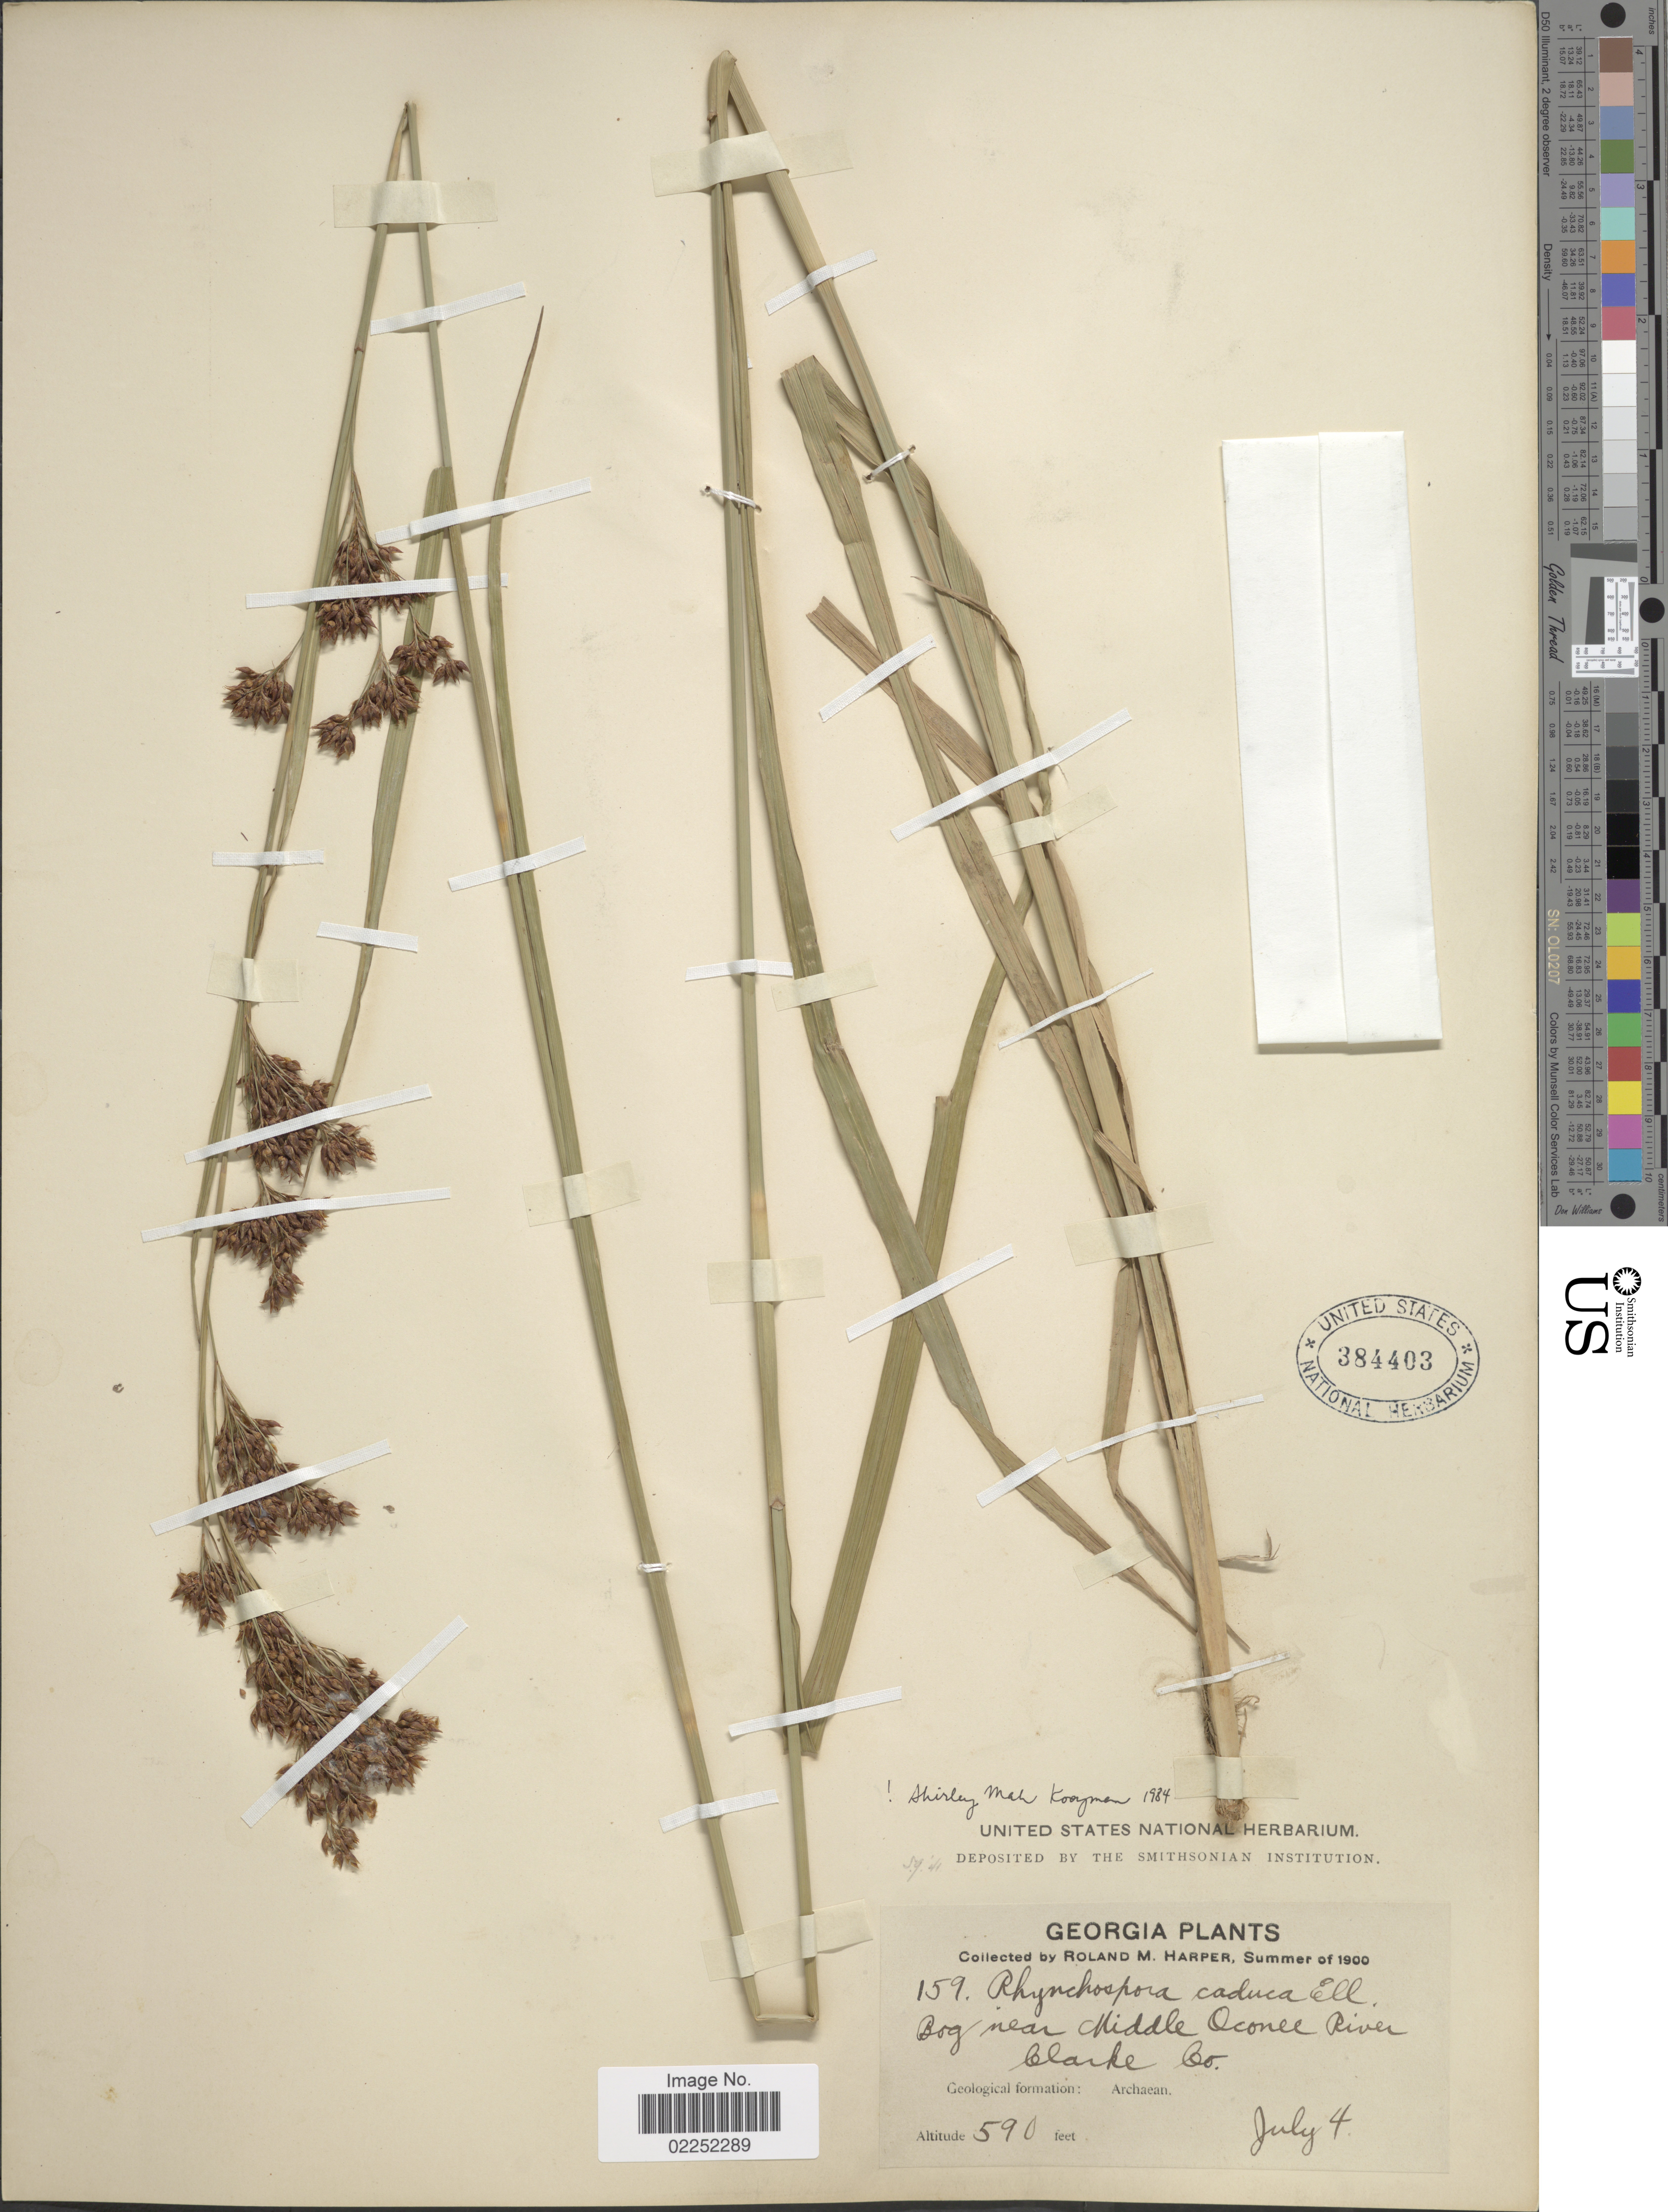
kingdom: Plantae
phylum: Tracheophyta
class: Liliopsida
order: Poales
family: Cyperaceae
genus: Rhynchospora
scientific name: Rhynchospora caduca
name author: Elliott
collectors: R. M. Harper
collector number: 159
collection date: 1900-07-04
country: United States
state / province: Georgia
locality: Bog near Middle Oconee River, Clark Co, Geological formation: Archaen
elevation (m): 180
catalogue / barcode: US 384403